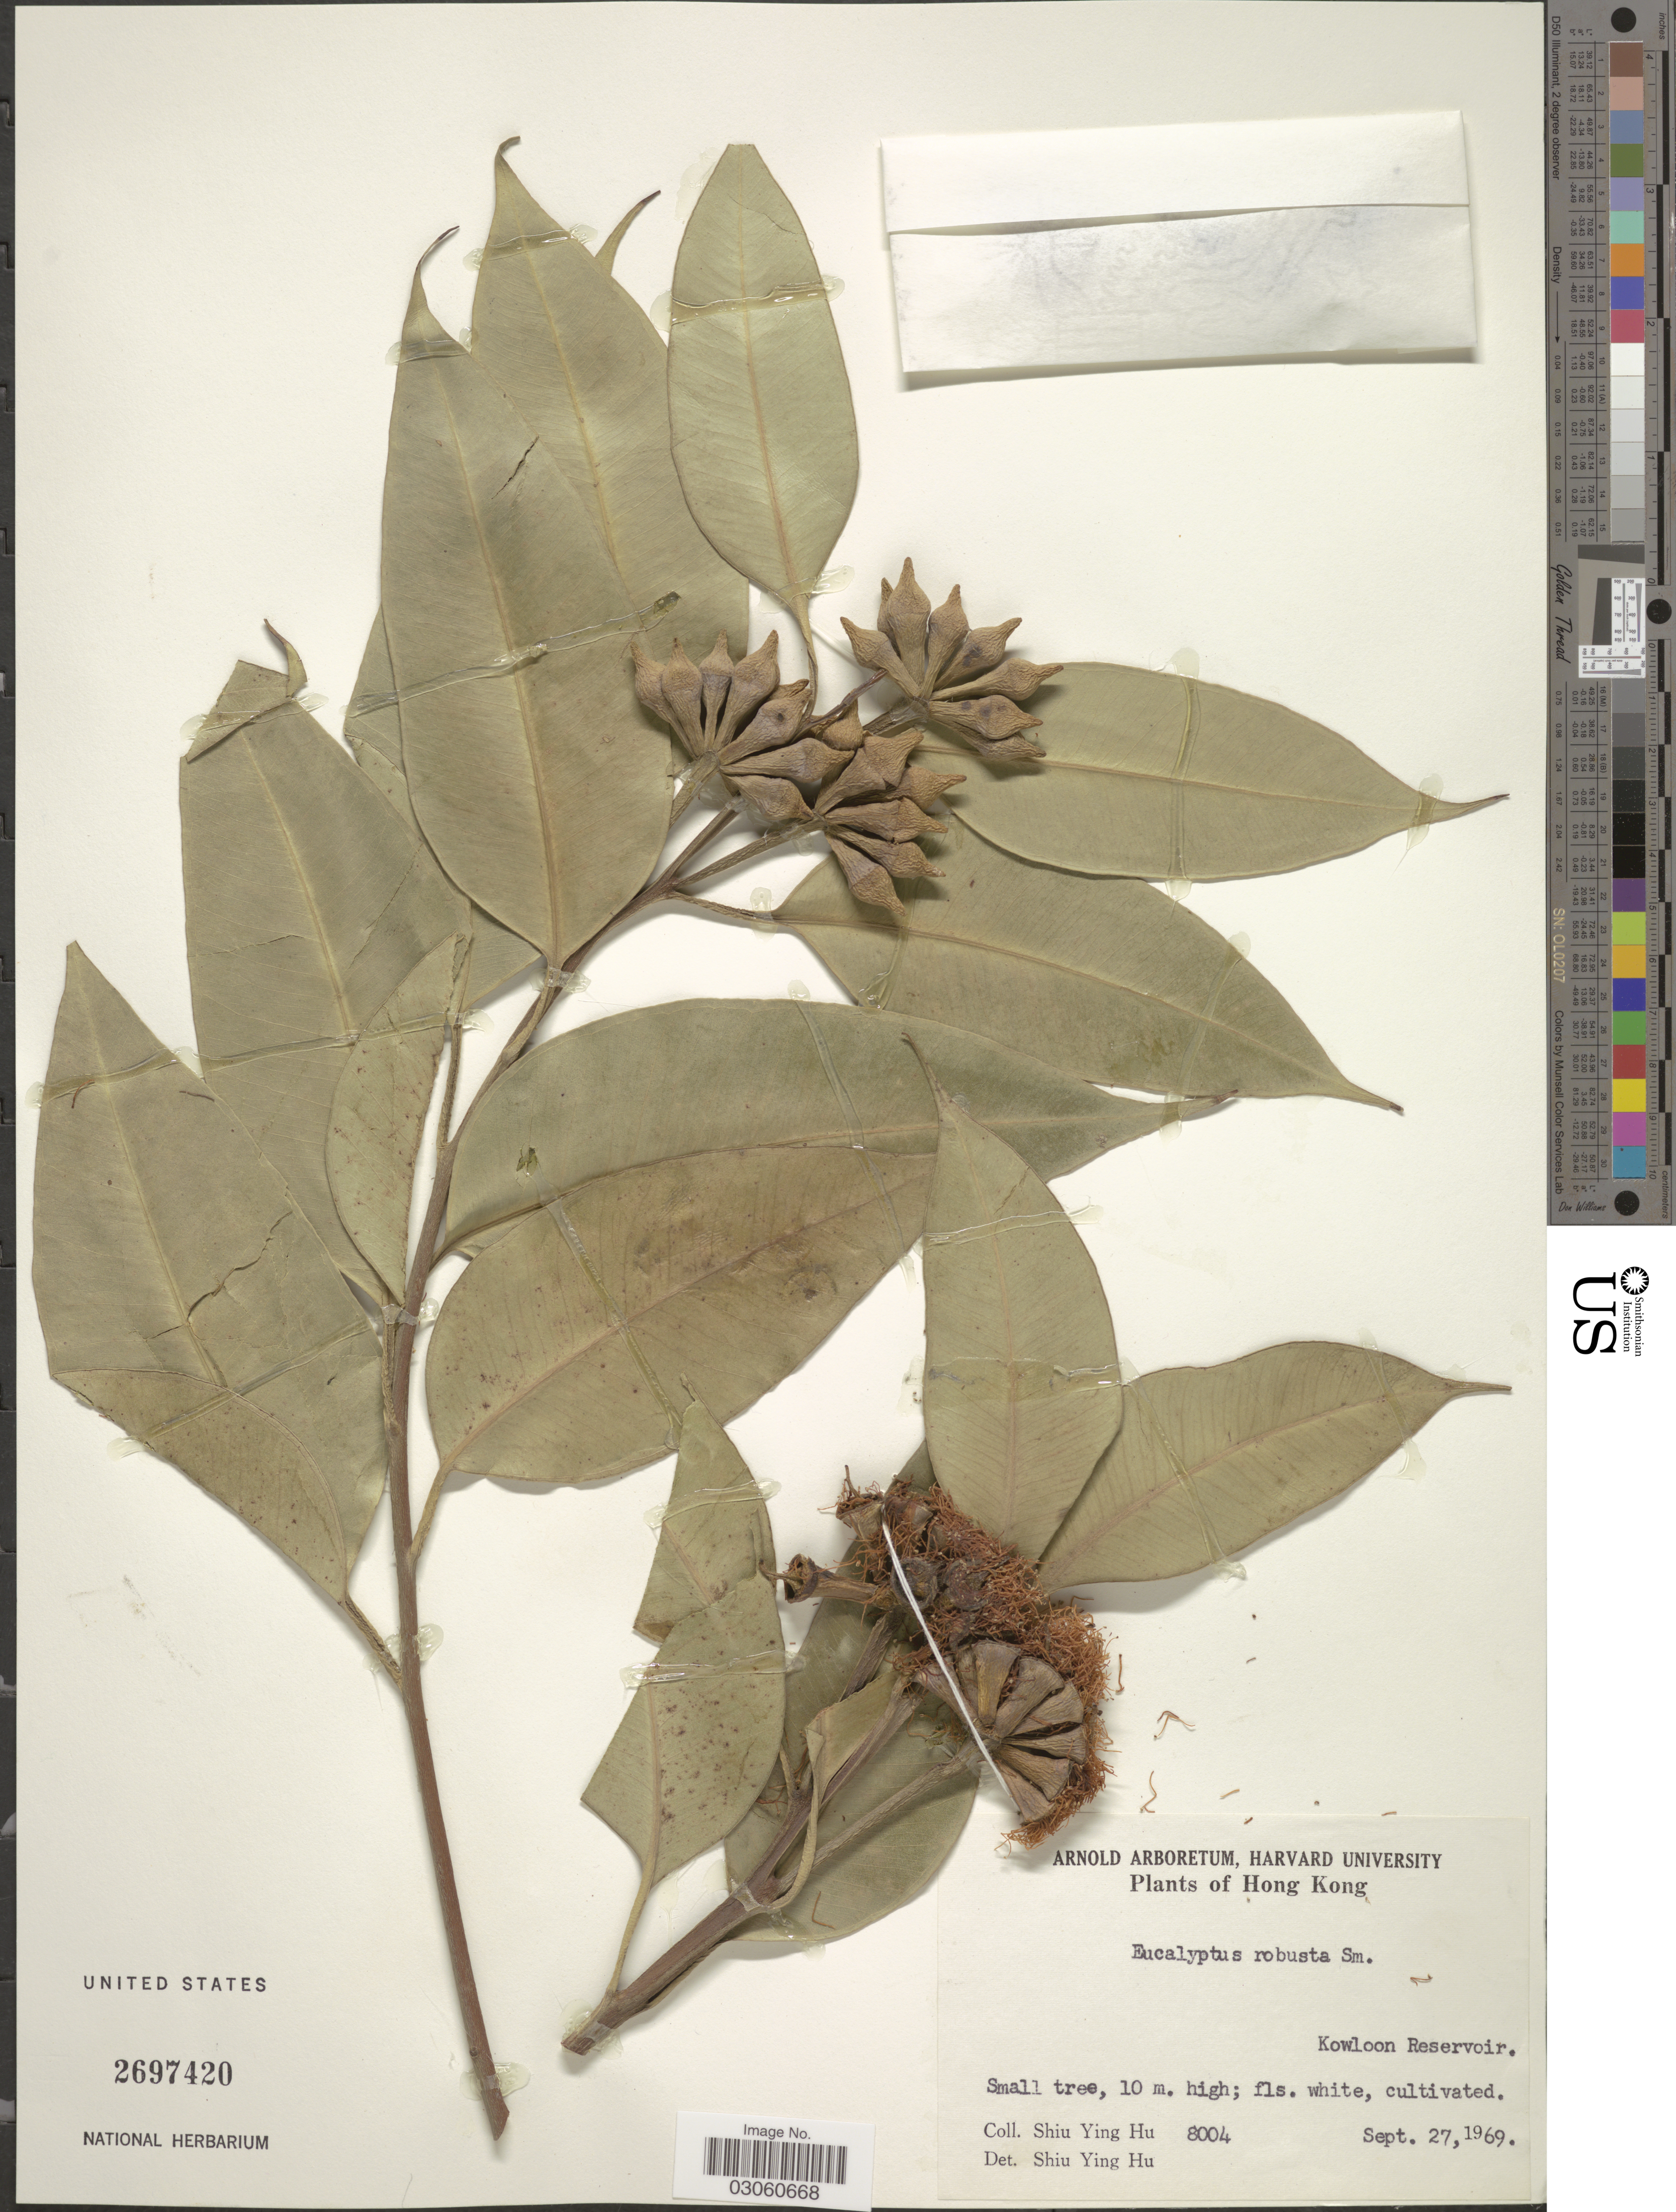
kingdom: Plantae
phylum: Tracheophyta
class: Magnoliopsida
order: Myrtales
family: Myrtaceae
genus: Eucalyptus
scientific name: Eucalyptus robusta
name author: Sm.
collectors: S. Y. Hu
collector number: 8004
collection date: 1969-09-27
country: China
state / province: Hong Kong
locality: Kowloon Reservoir.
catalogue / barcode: US 2697420